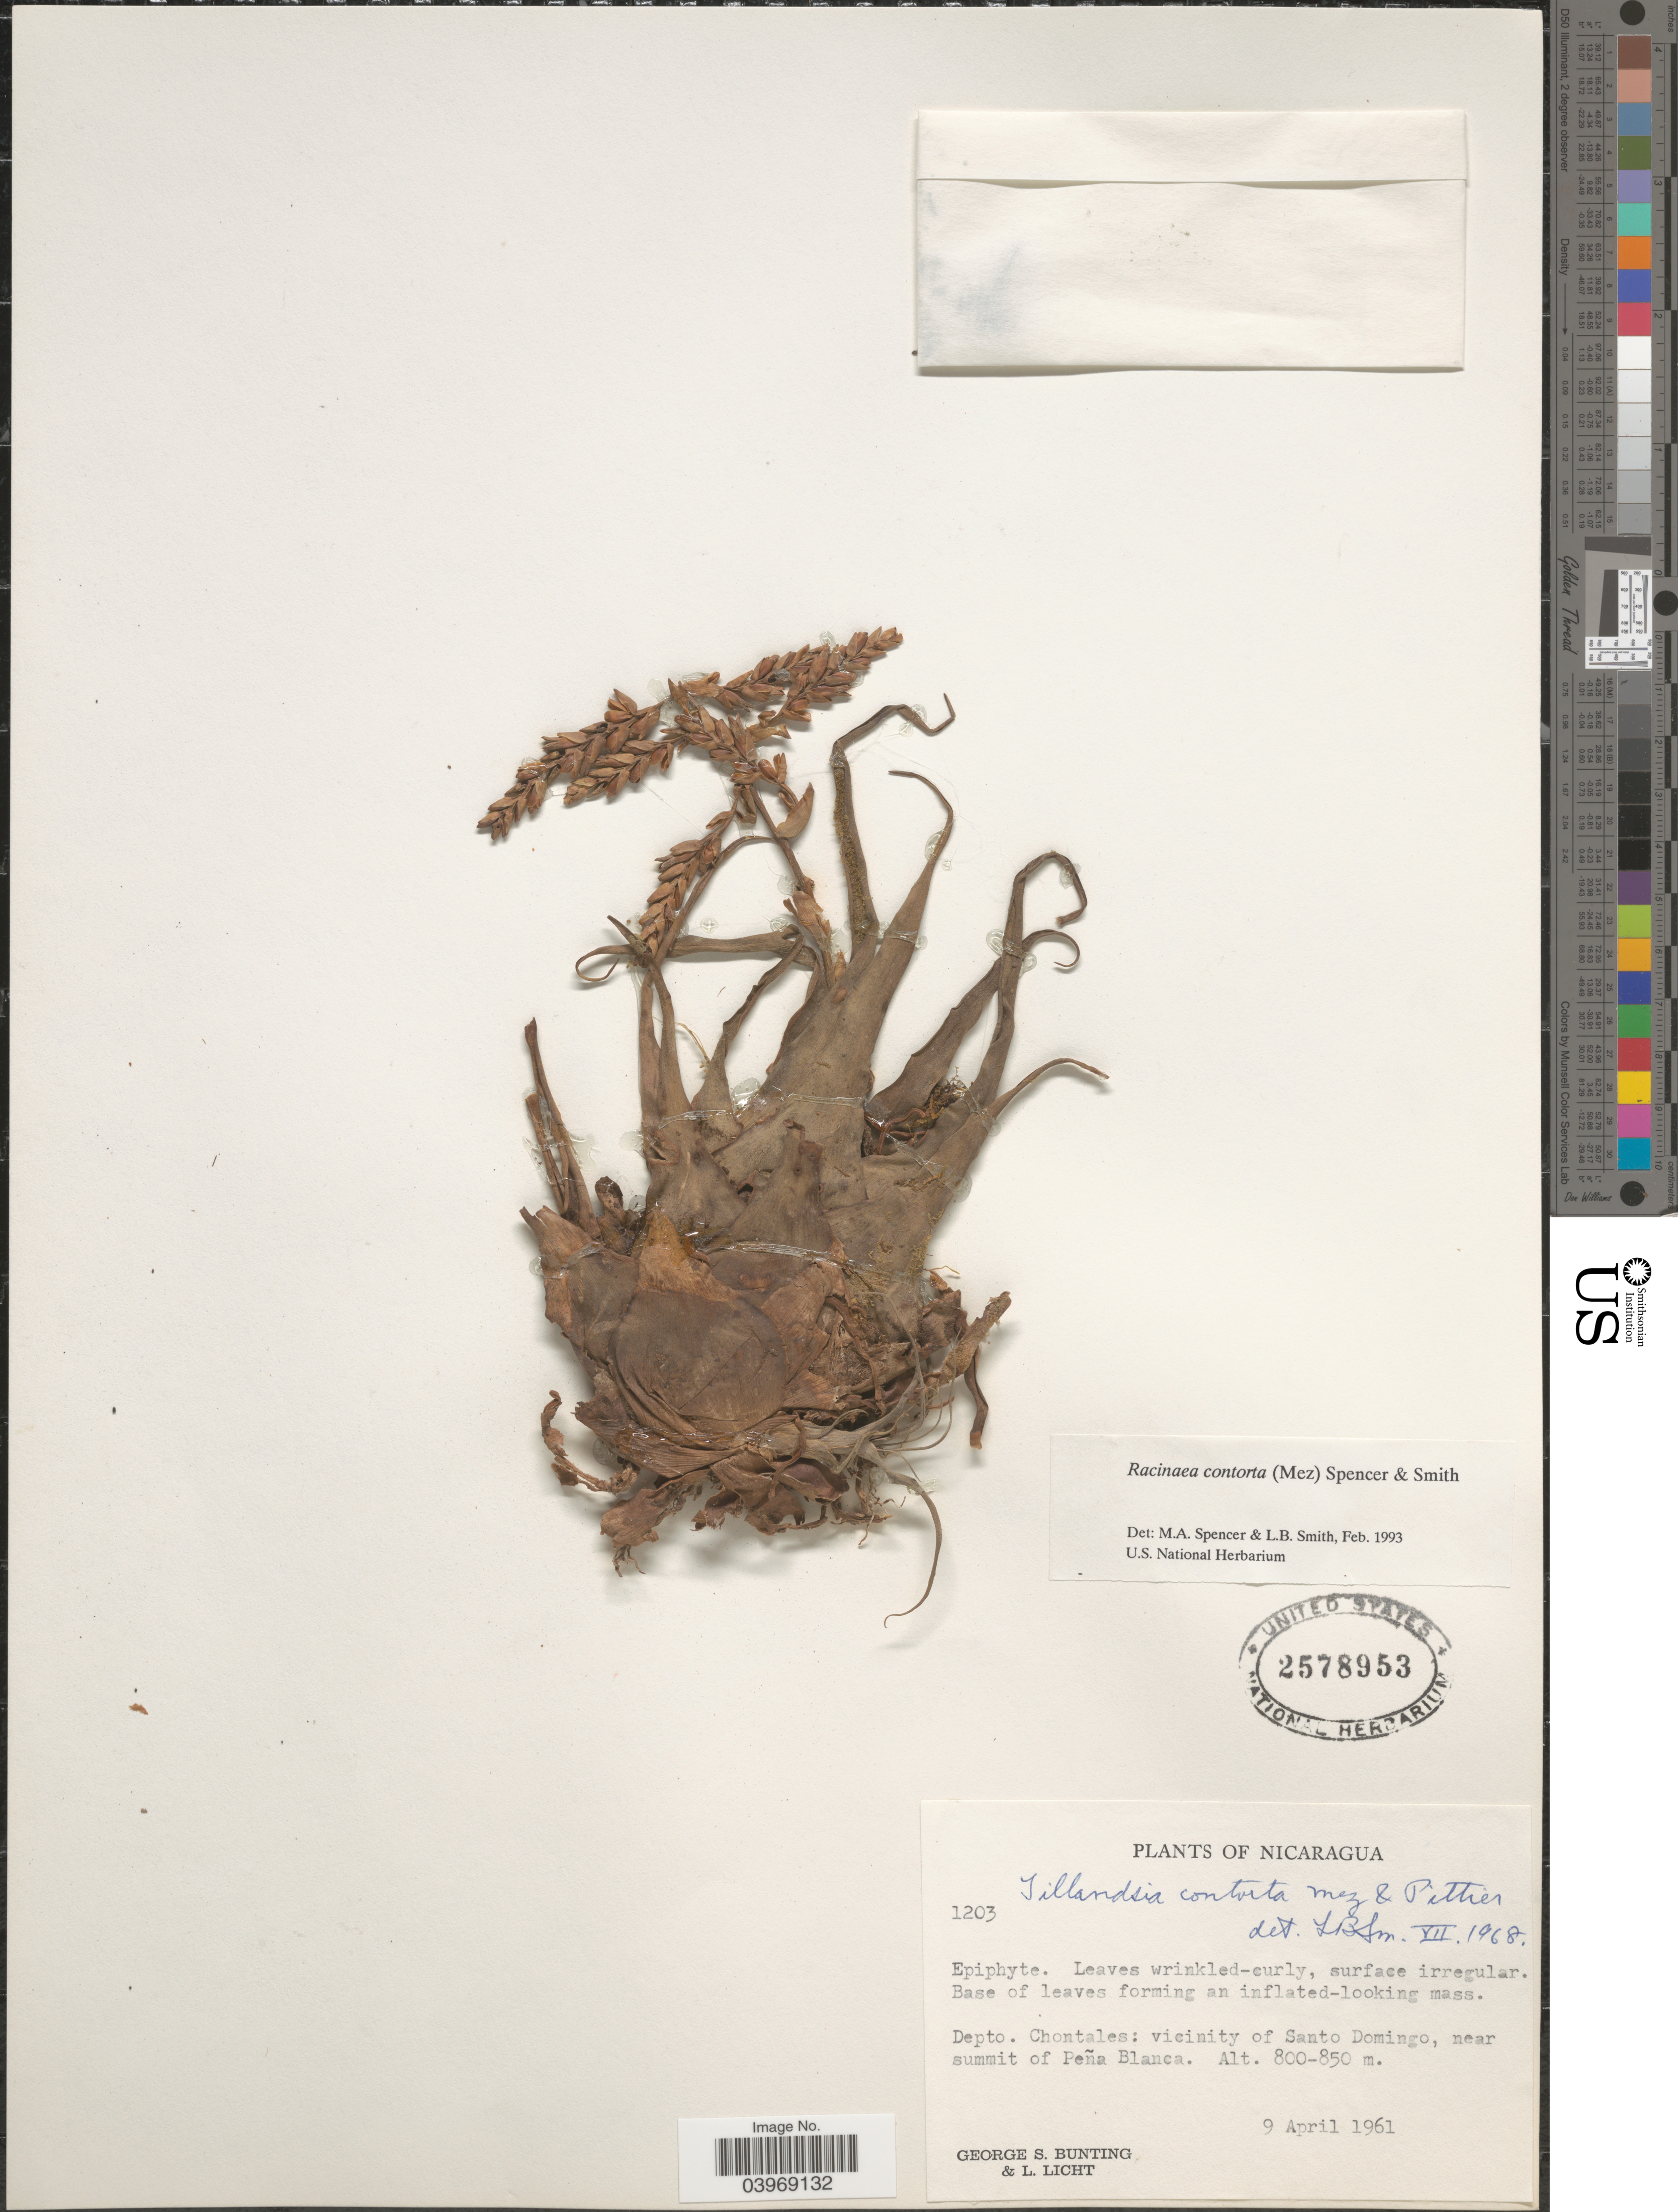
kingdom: Plantae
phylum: Tracheophyta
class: Liliopsida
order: Poales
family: Bromeliaceae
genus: Racinaea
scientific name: Racinaea contorta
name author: (Mez & Pittier) M.A. Spencer & L.B. Sm.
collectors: G. S. Bunting & L. Licht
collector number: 1203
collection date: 1961-04-09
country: Nicaragua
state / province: Chontales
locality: Depto. Chontales: vicinity of Santo Domingo, near summit of Peña Blanca.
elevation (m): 800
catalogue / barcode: US 2578953